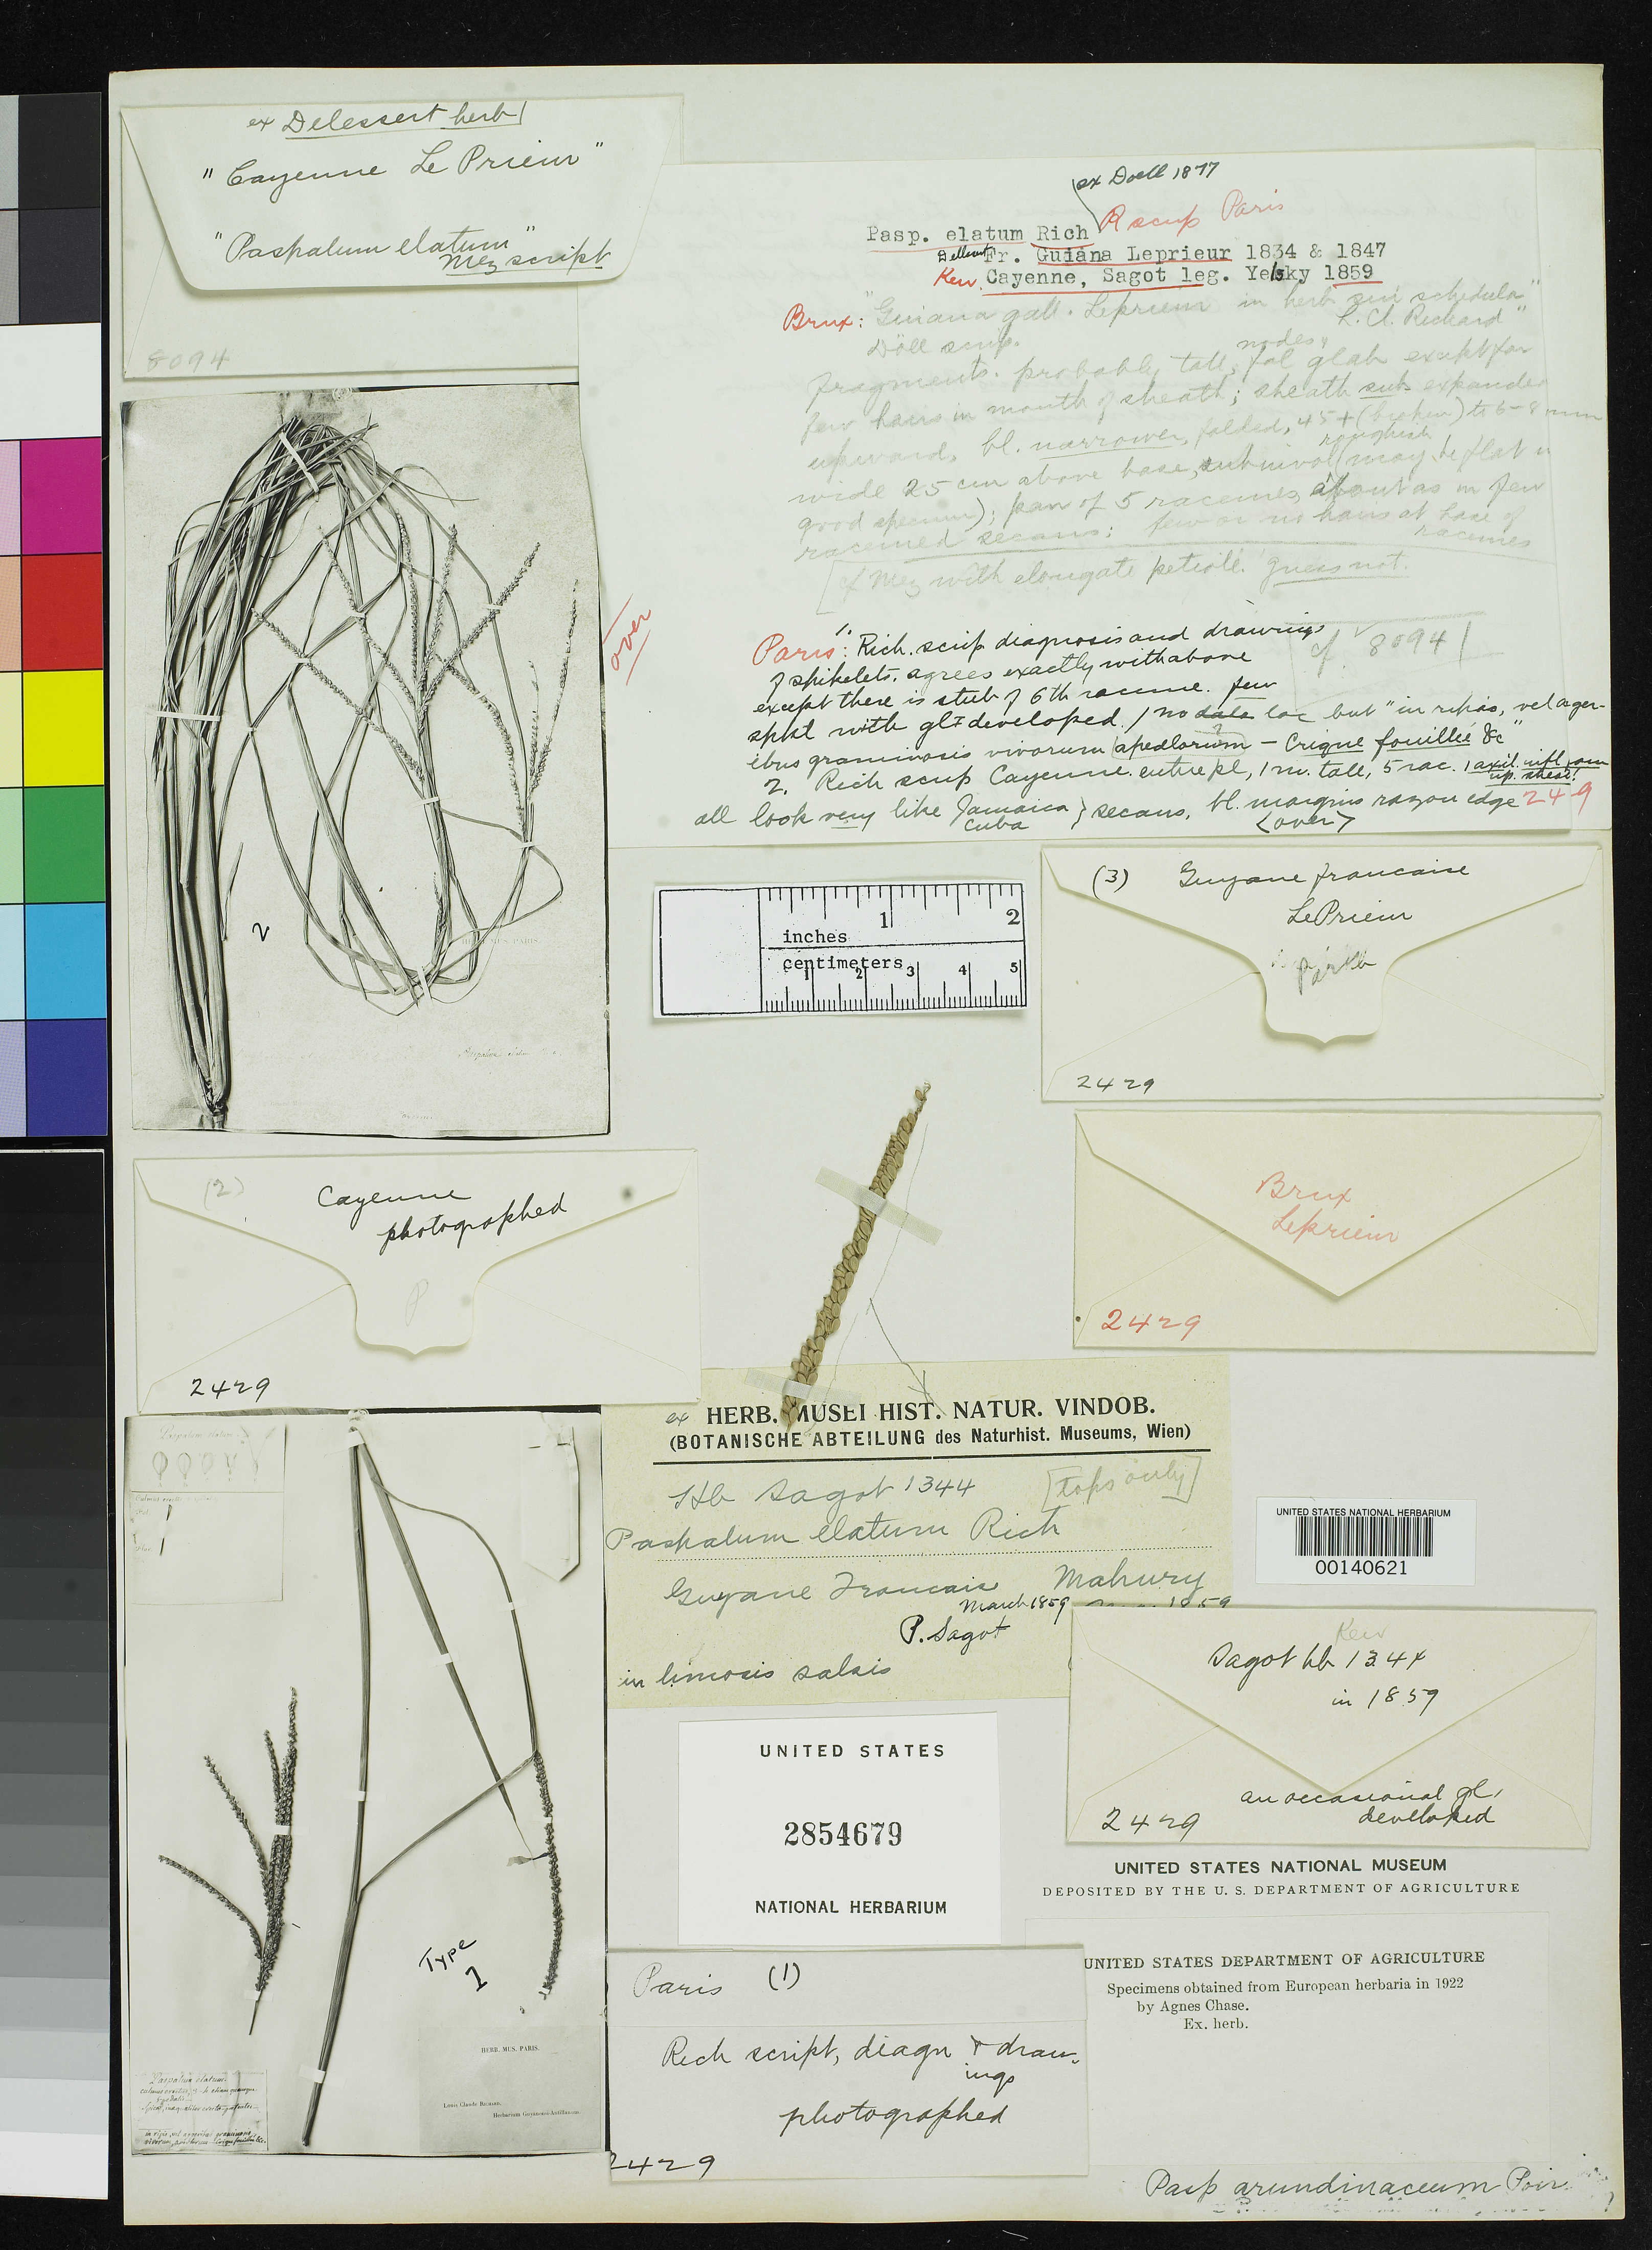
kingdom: Plantae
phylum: Tracheophyta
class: Liliopsida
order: Poales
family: Poaceae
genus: Paspalum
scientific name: Paspalum elatum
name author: Rich. ex Döll in Mart.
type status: Type Fragment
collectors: F. M. R. Leprieur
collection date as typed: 1834 and -- --- 1847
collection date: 1834,1847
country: French Guiana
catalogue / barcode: US 2854679